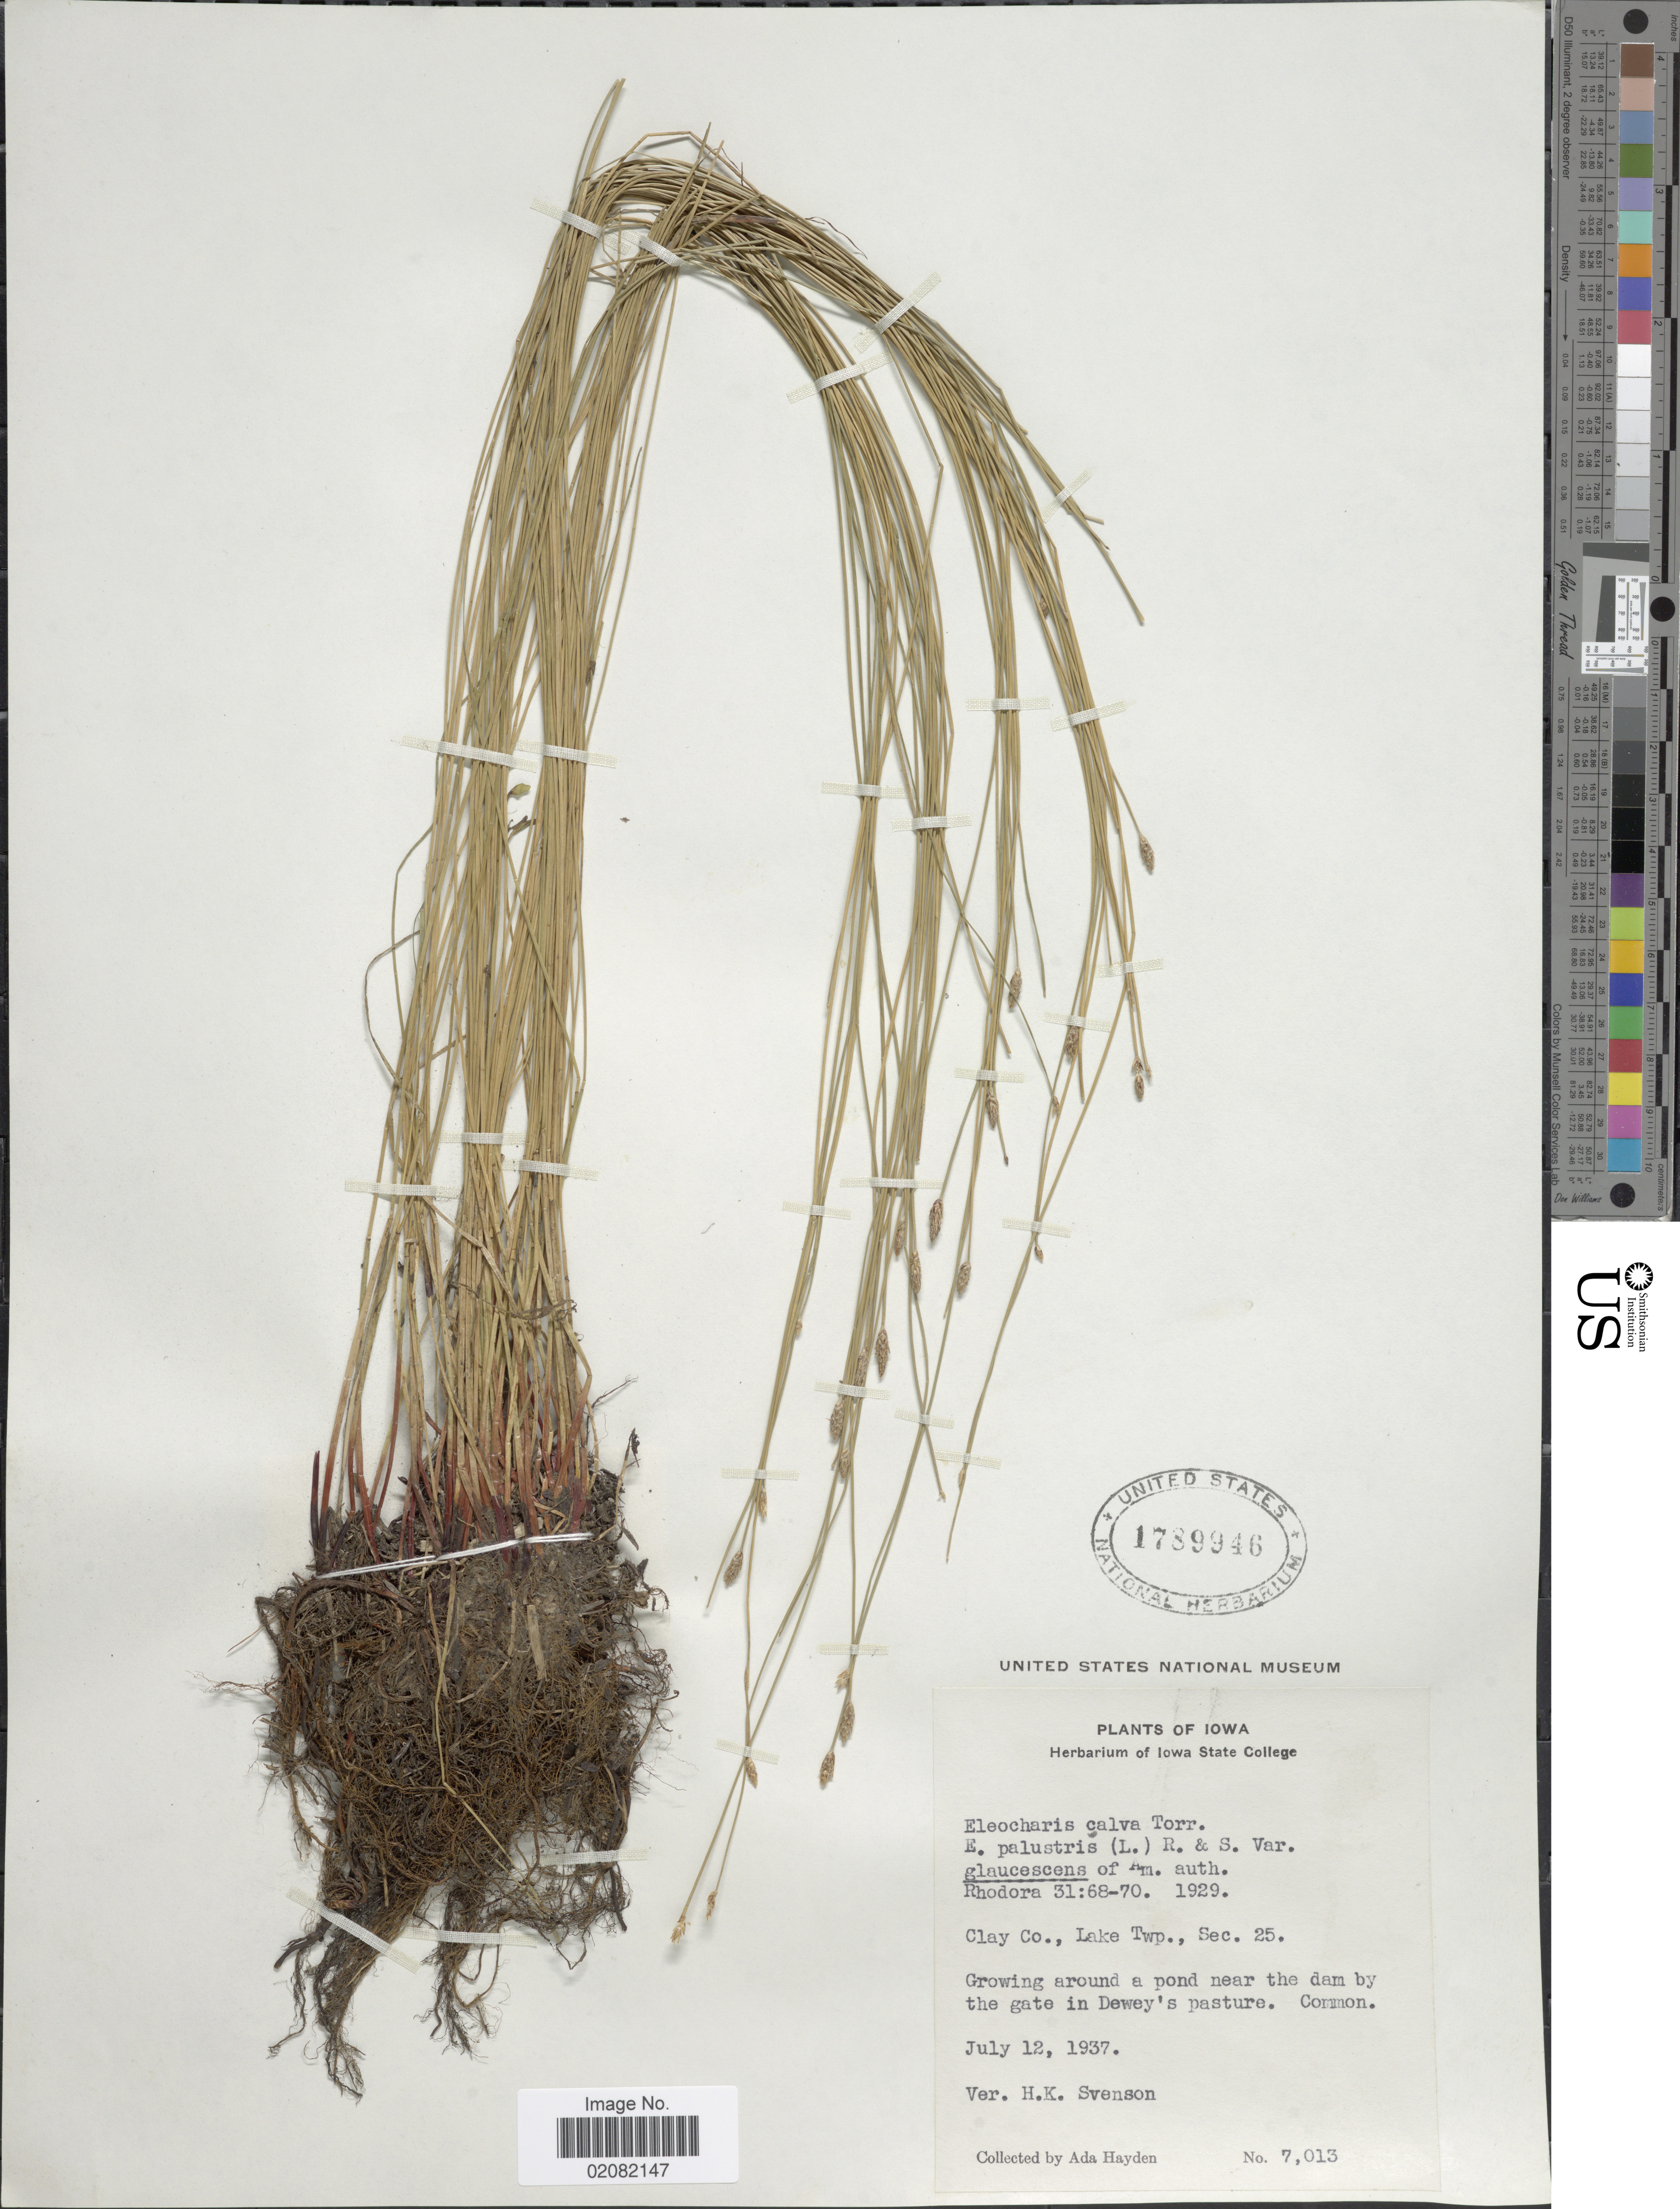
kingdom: Plantae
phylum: Tracheophyta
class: Liliopsida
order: Poales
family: Cyperaceae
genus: Eleocharis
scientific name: Eleocharis erythropoda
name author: Steud.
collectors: Ada Hayden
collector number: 7013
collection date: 1937-07-12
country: United States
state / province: Iowa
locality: Clay Co., Lake Twp. Sec. 25, Growing around pond near the dam by the gate in Dewey's pasture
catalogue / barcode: US 1789946